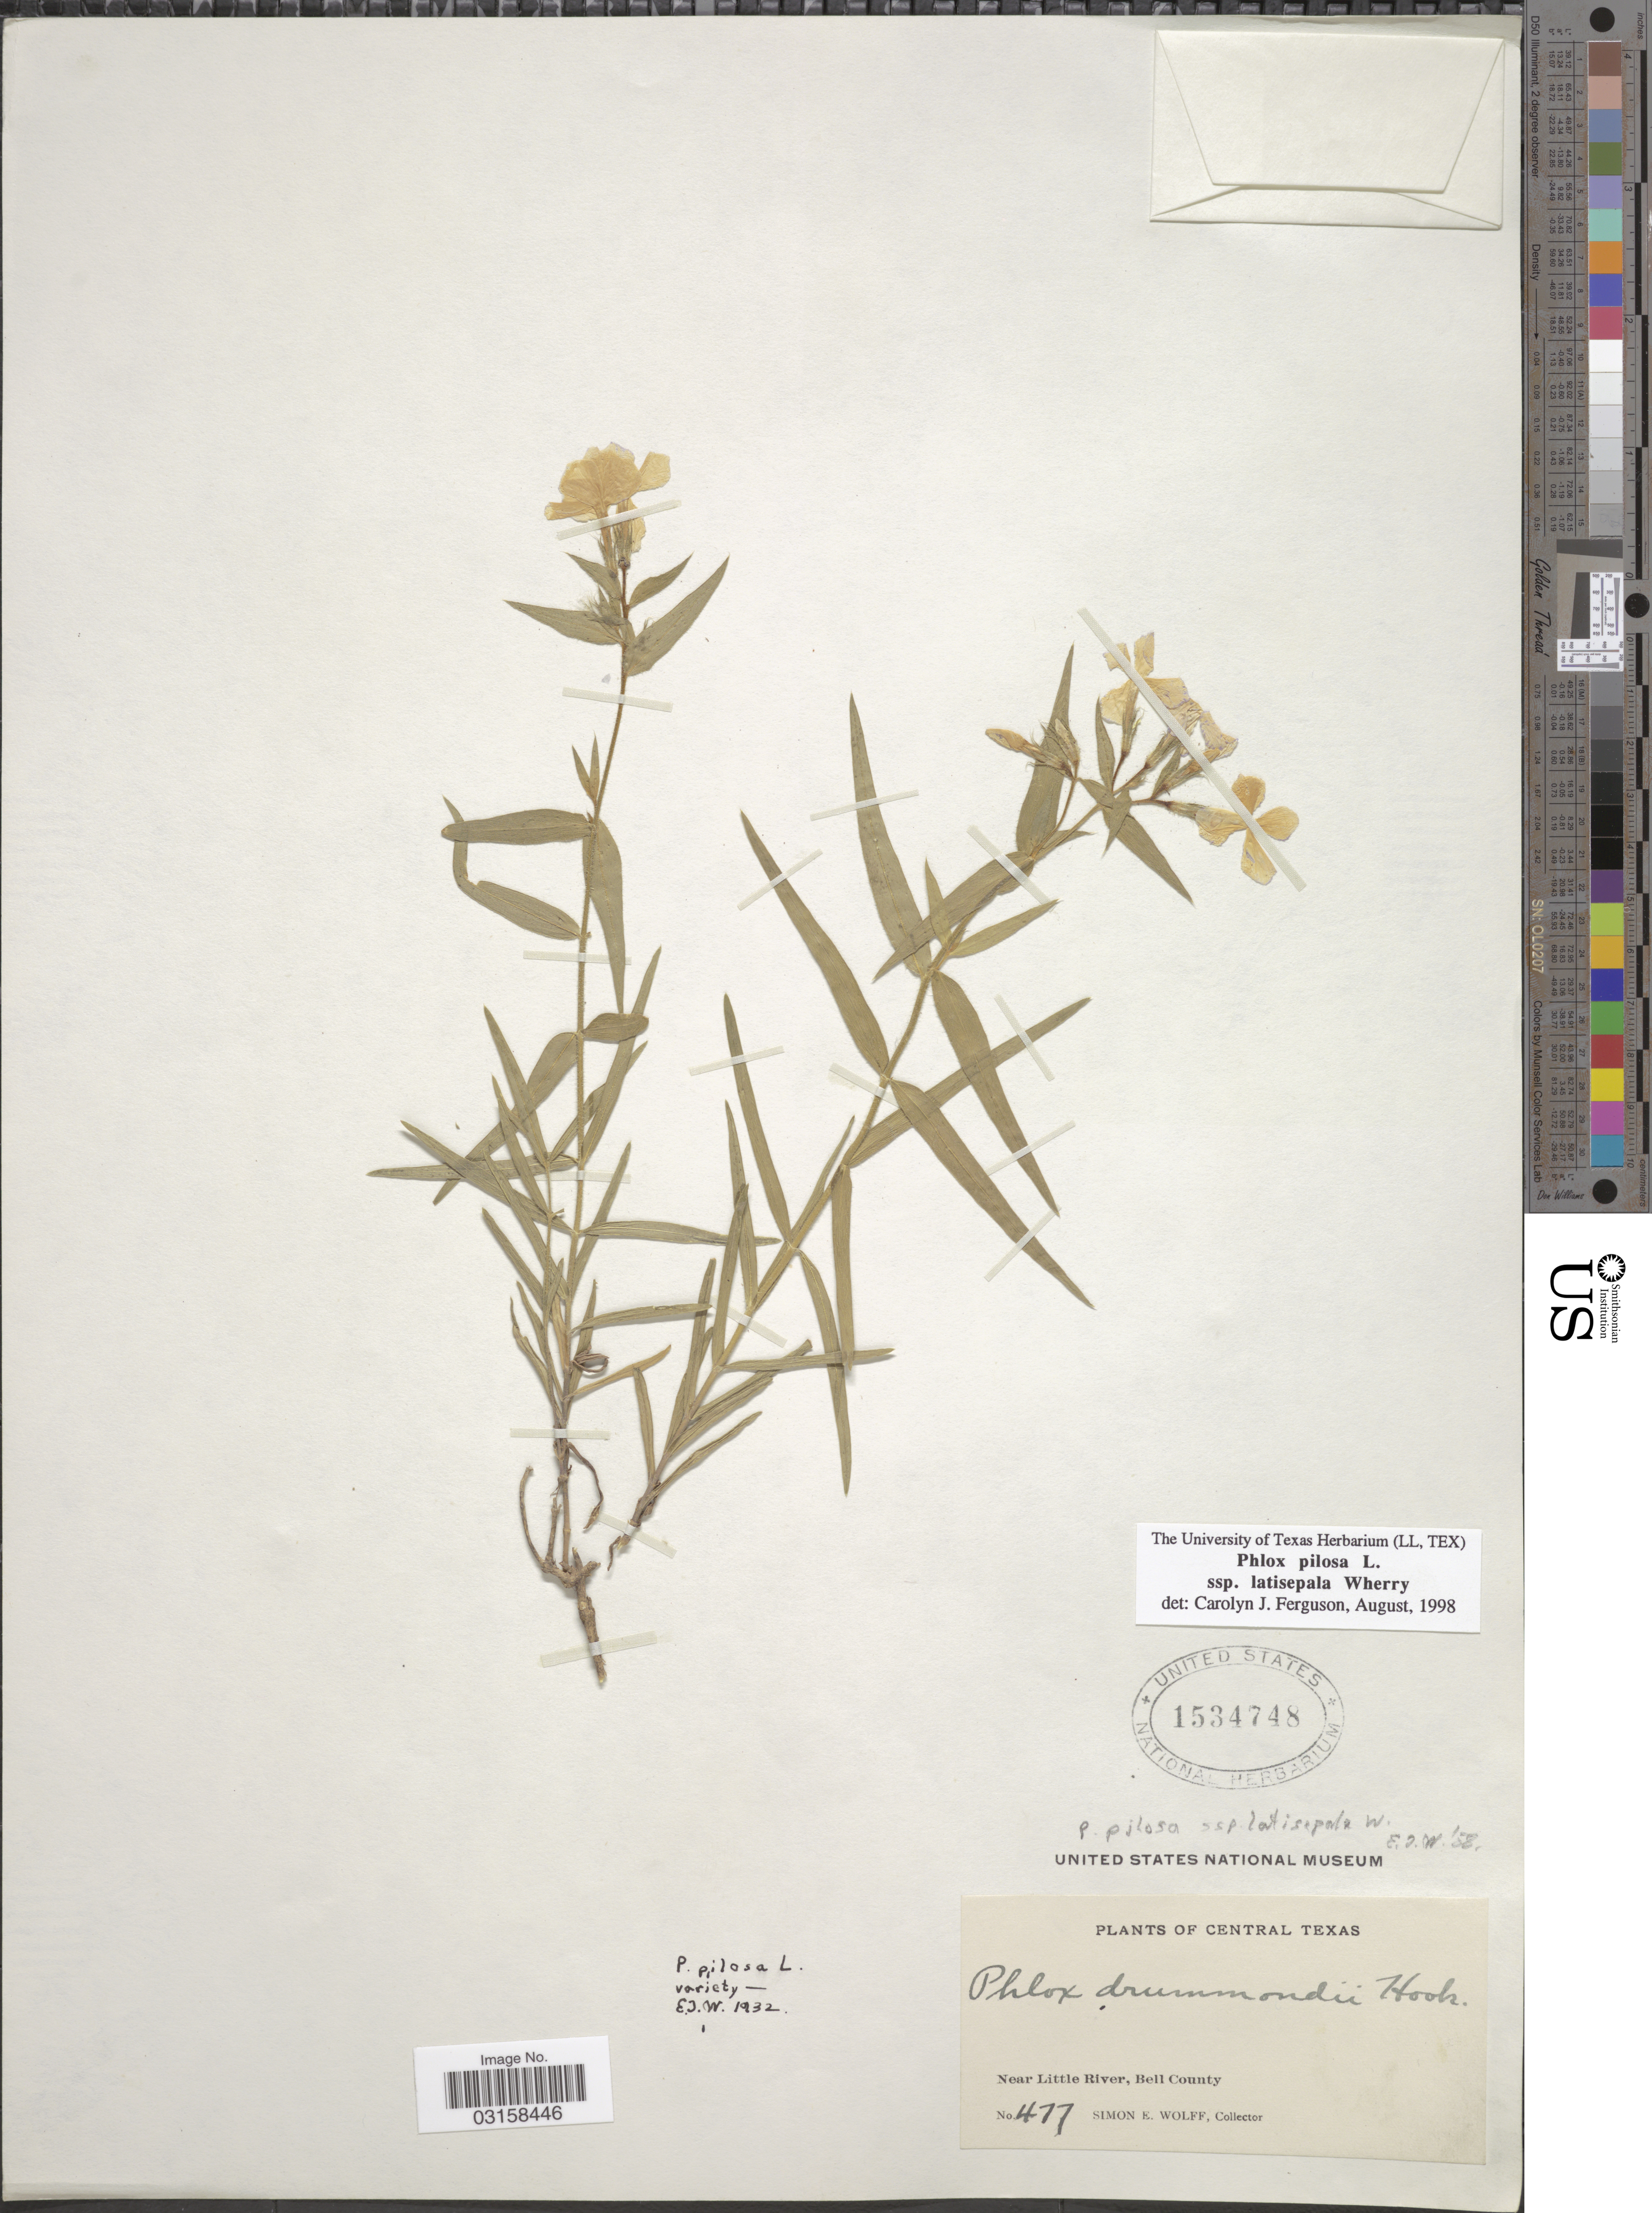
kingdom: Plantae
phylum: Tracheophyta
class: Magnoliopsida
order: Ericales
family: Polemoniaceae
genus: Phlox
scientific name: Phlox variabilis subsp. latisepala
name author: (Wherry) Locklear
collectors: S. E. Wolff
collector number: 477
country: United States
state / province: Texas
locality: Central Texas. Near Little River, Bell County.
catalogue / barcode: US 1534748